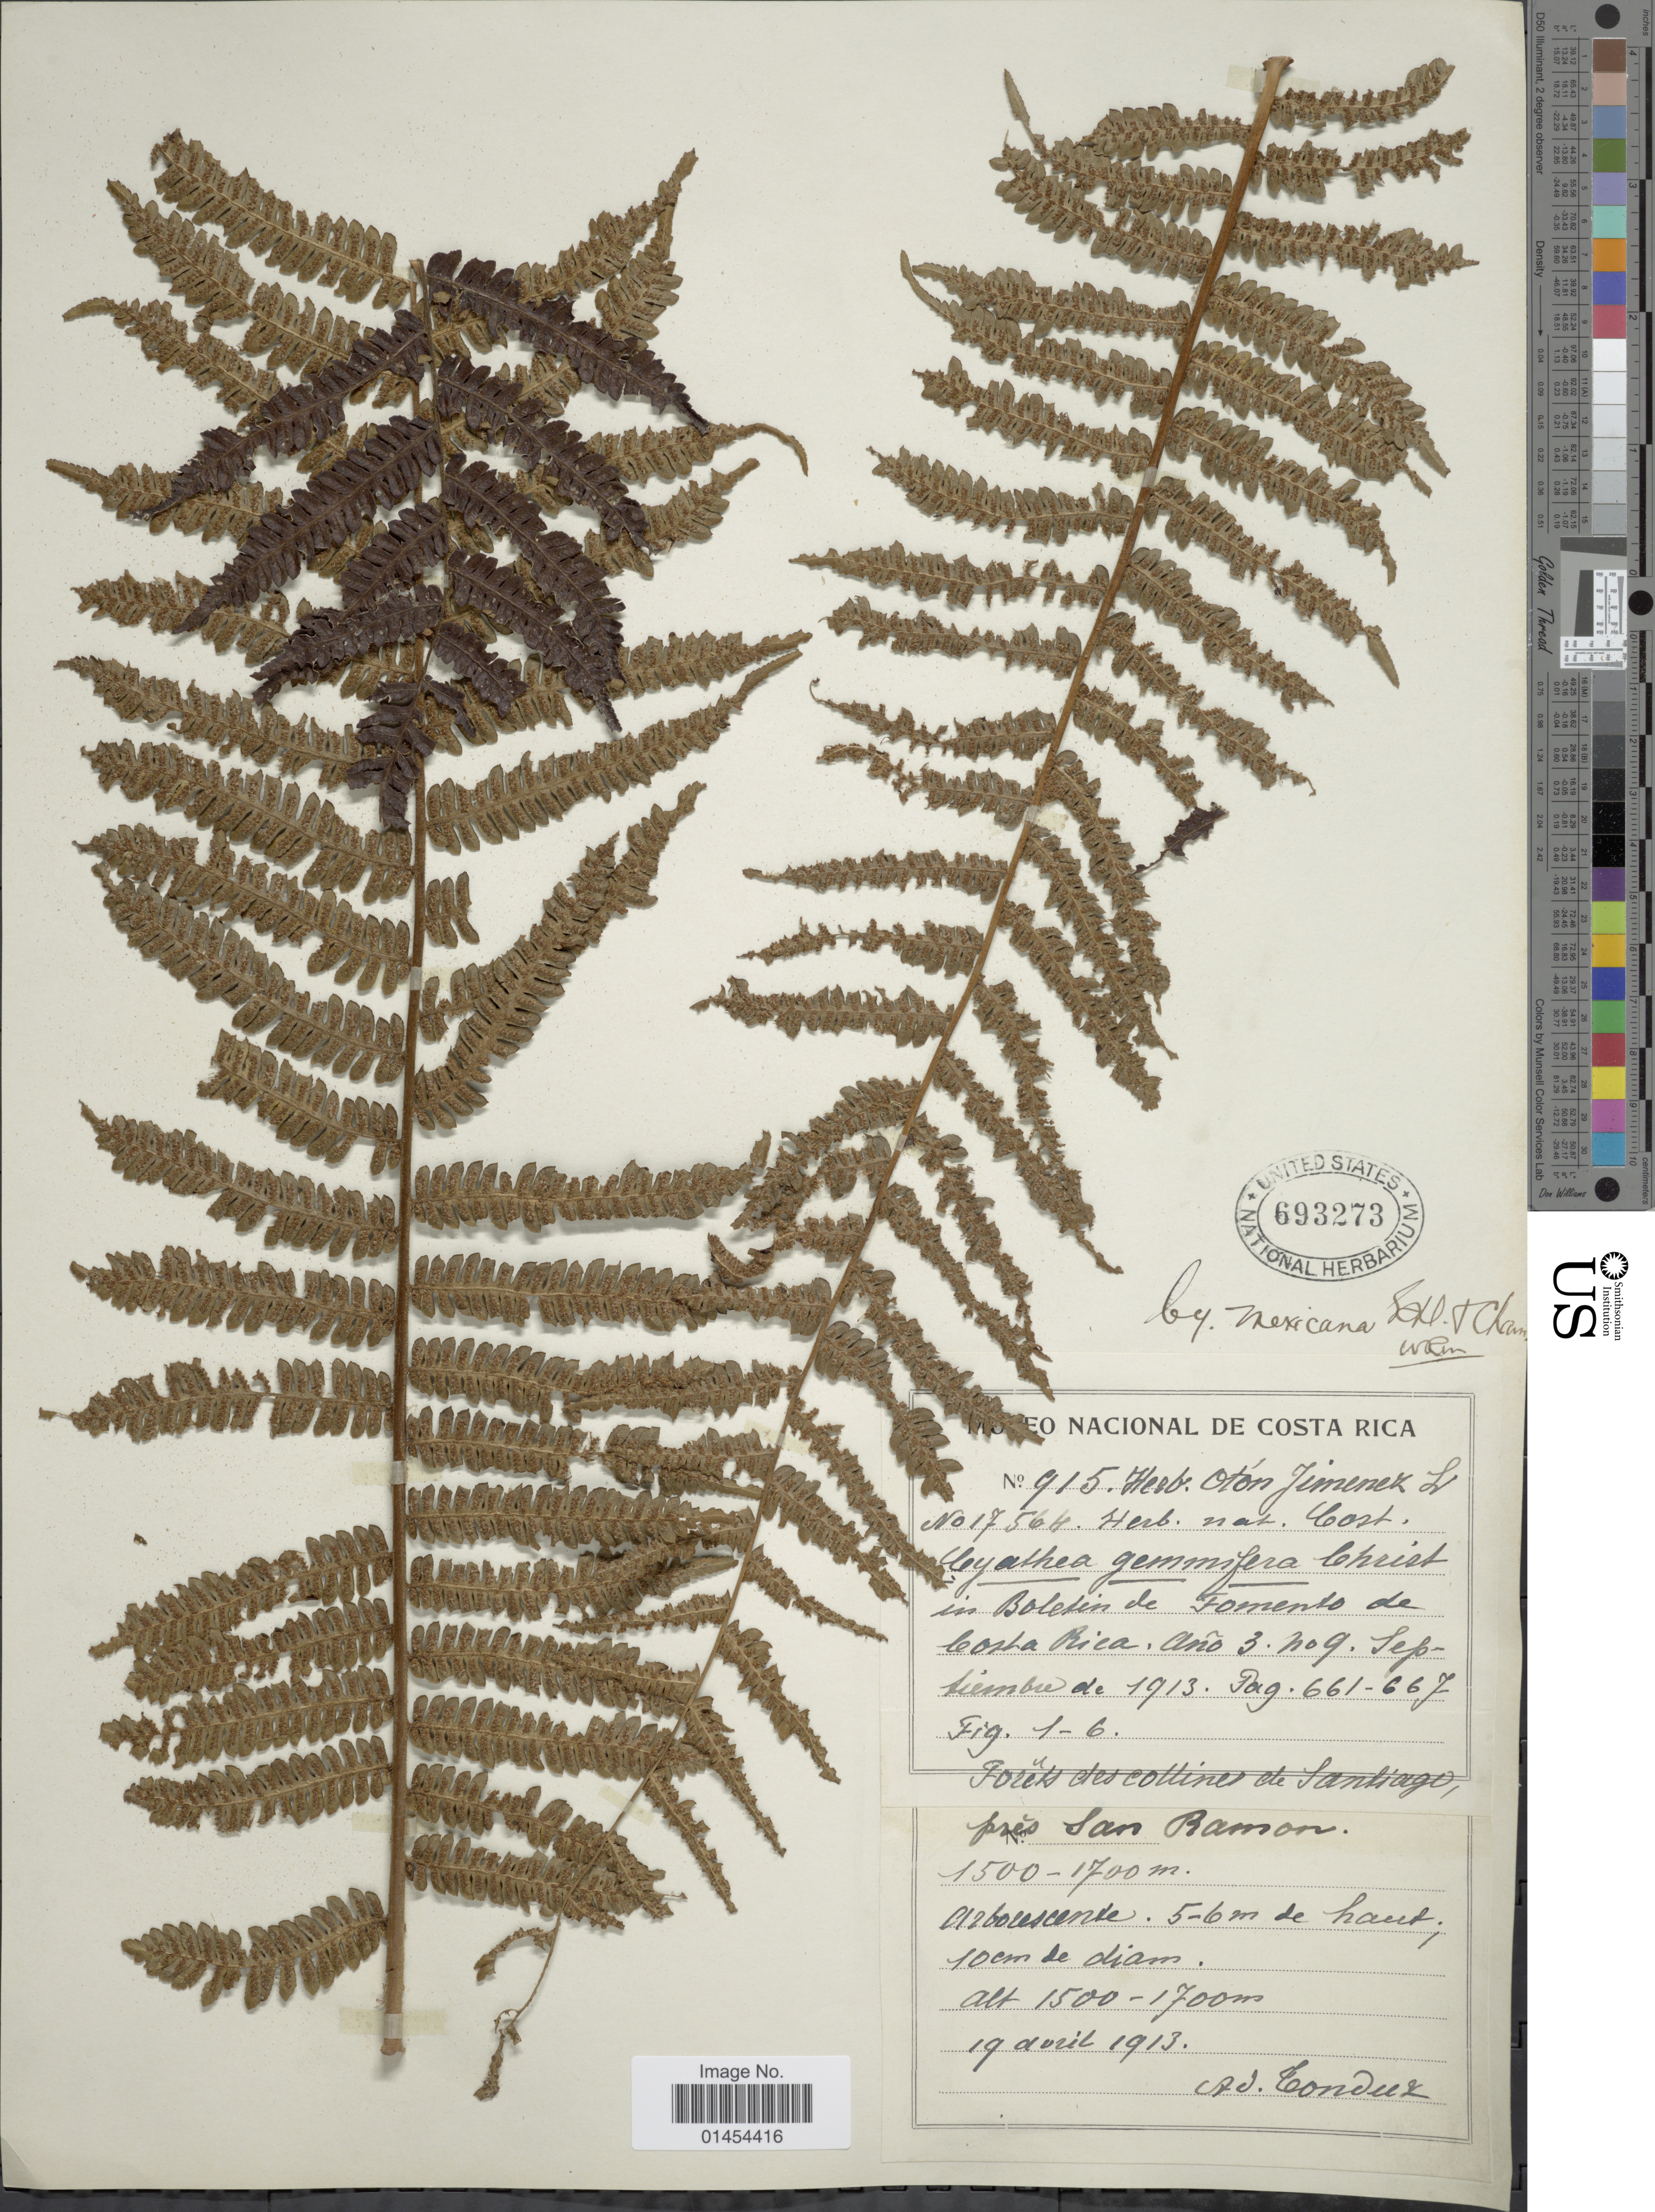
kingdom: Plantae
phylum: Tracheophyta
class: Polypodiopsida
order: Cyatheales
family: Cyatheaceae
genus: Alsophila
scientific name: Alsophila firma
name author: (Baker) D.S. Conant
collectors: A. Tonduz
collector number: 915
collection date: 1913-04-19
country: Costa Rica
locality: Forêts des colline de Santiago, près San Ramon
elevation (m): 1500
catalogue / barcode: US 693273